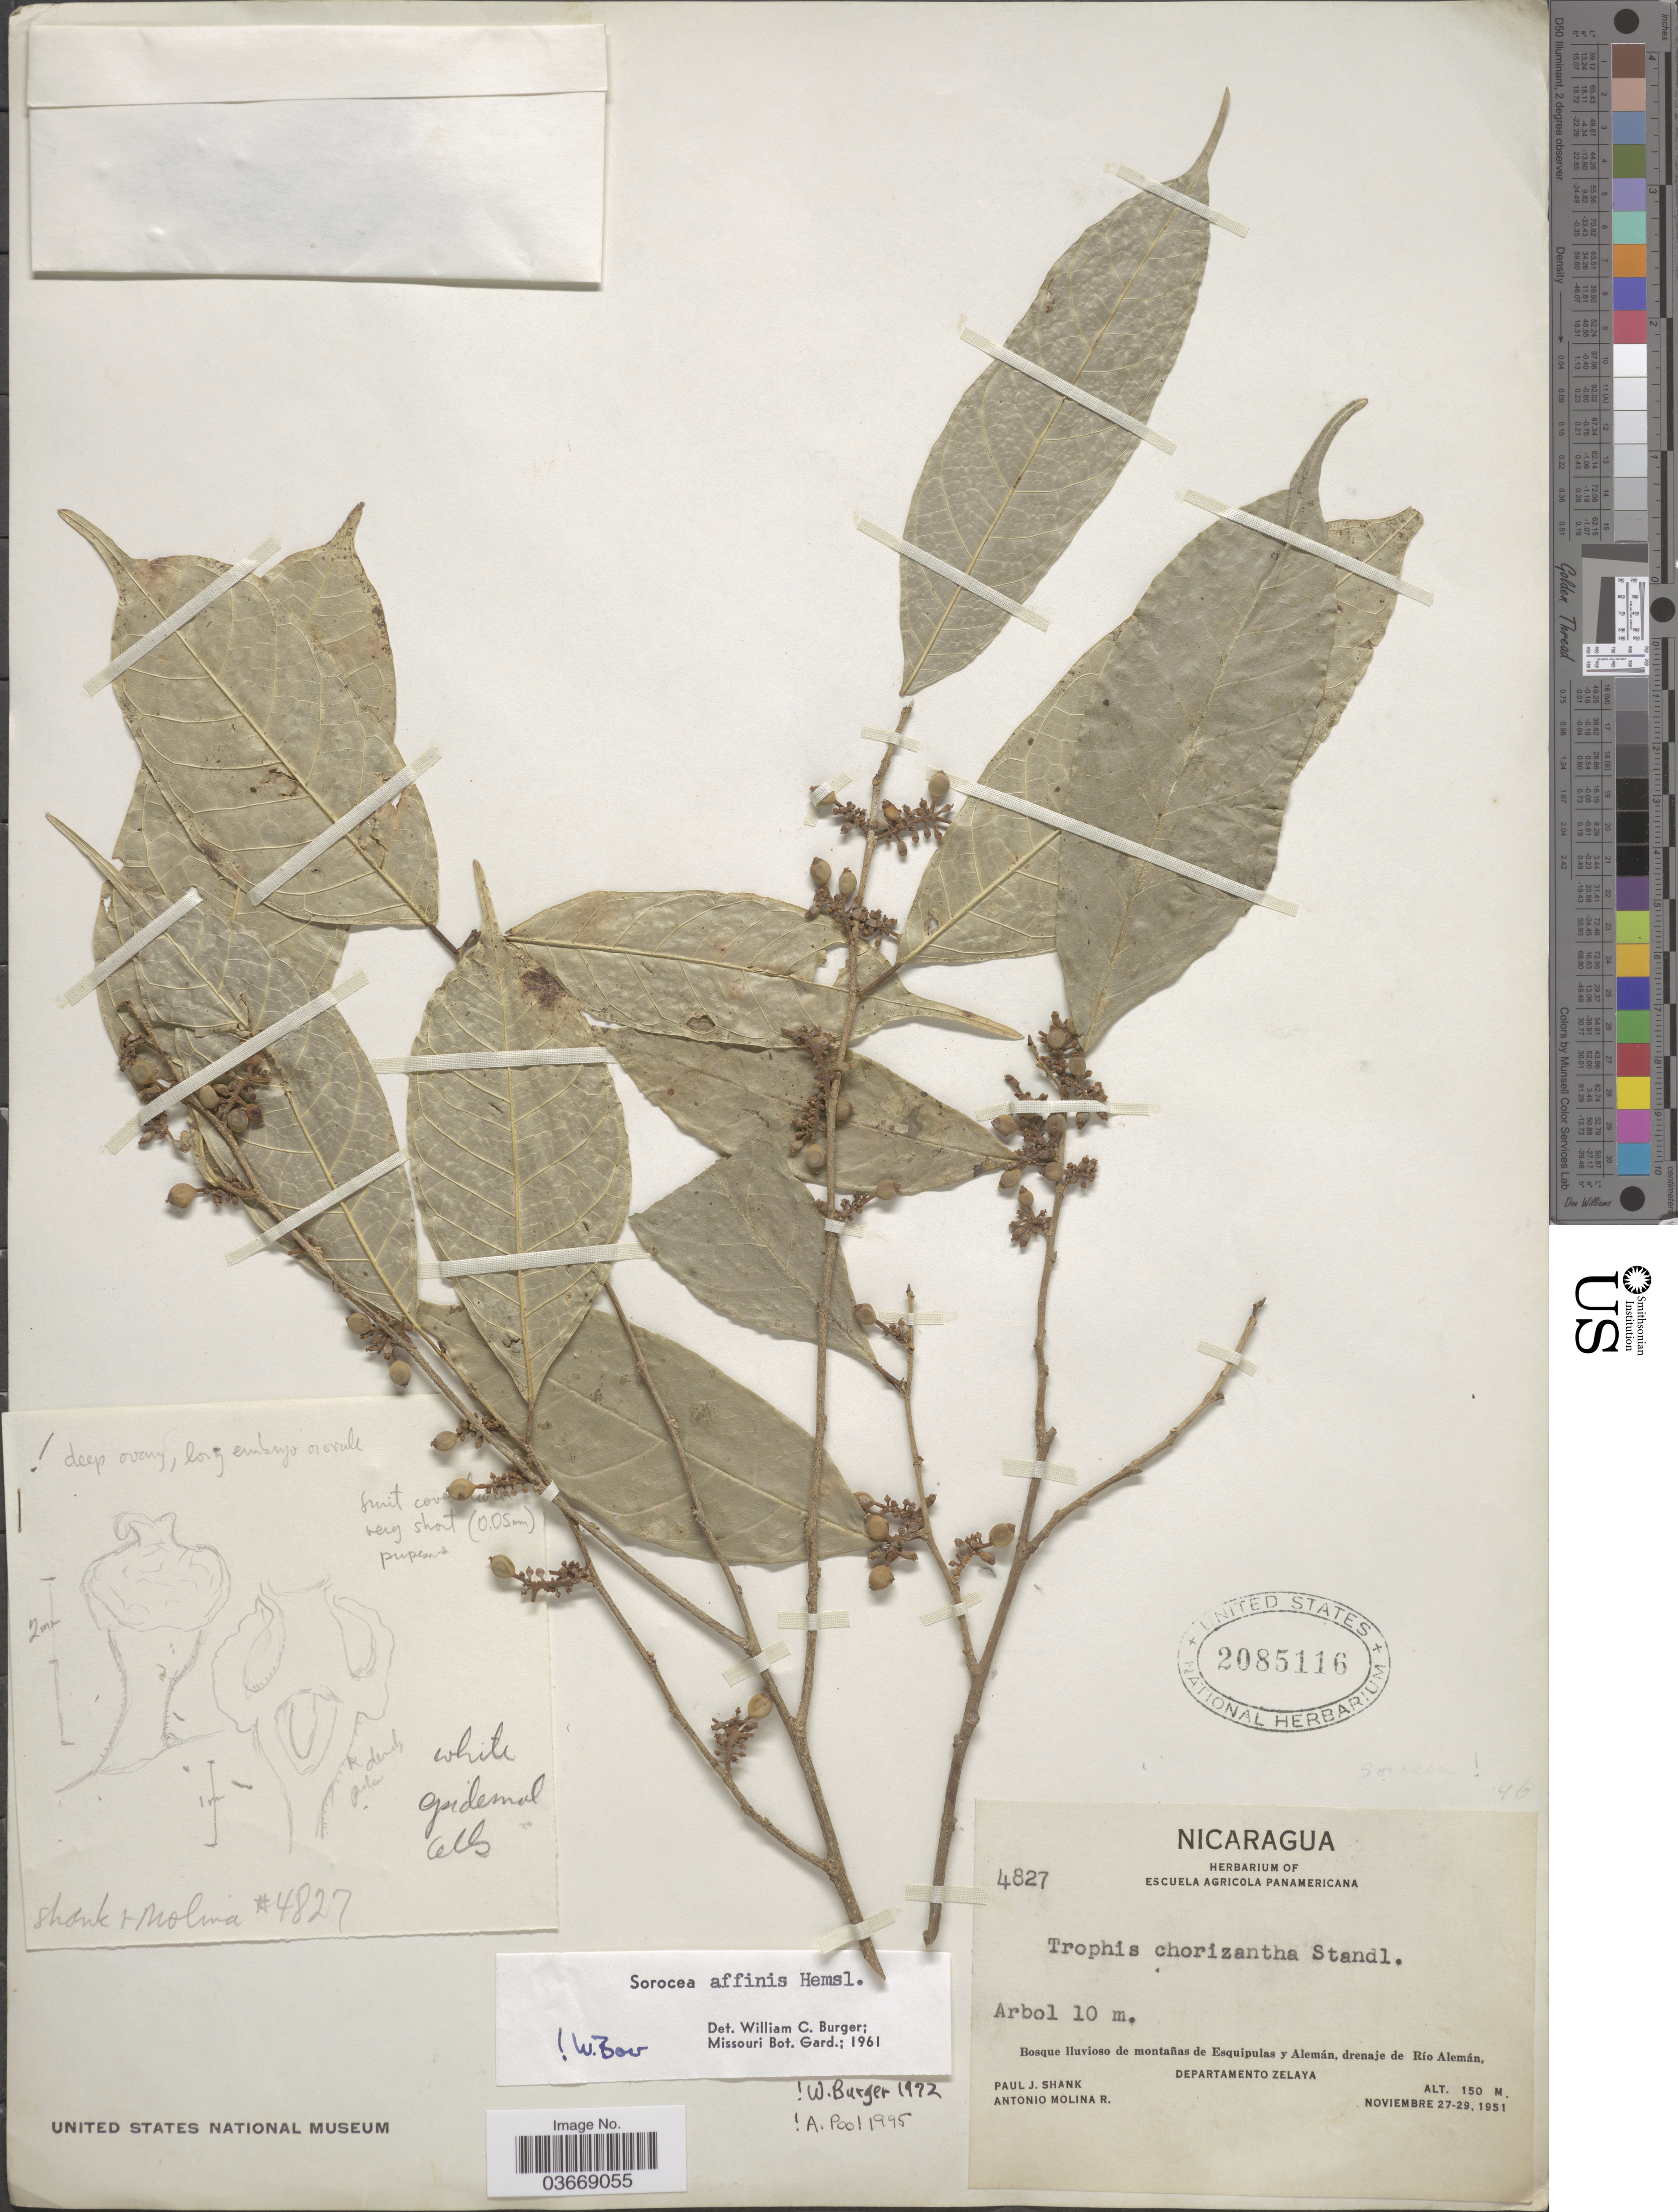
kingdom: Plantae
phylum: Tracheophyta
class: Magnoliopsida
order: Rosales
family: Moraceae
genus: Sorocea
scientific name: Sorocea affinis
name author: Hemsl.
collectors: P. J. Shank & A. Molina R.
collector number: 4827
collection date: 1951-11-27/1951-11-29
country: Nicaragua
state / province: Atlántico Norte / Atlántico Sur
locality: Bosque lluvioso de montañas de Esquipulas y Alemán, drenaje de Río Alemán. Departamento Zelaya.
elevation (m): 150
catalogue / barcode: US 2085116